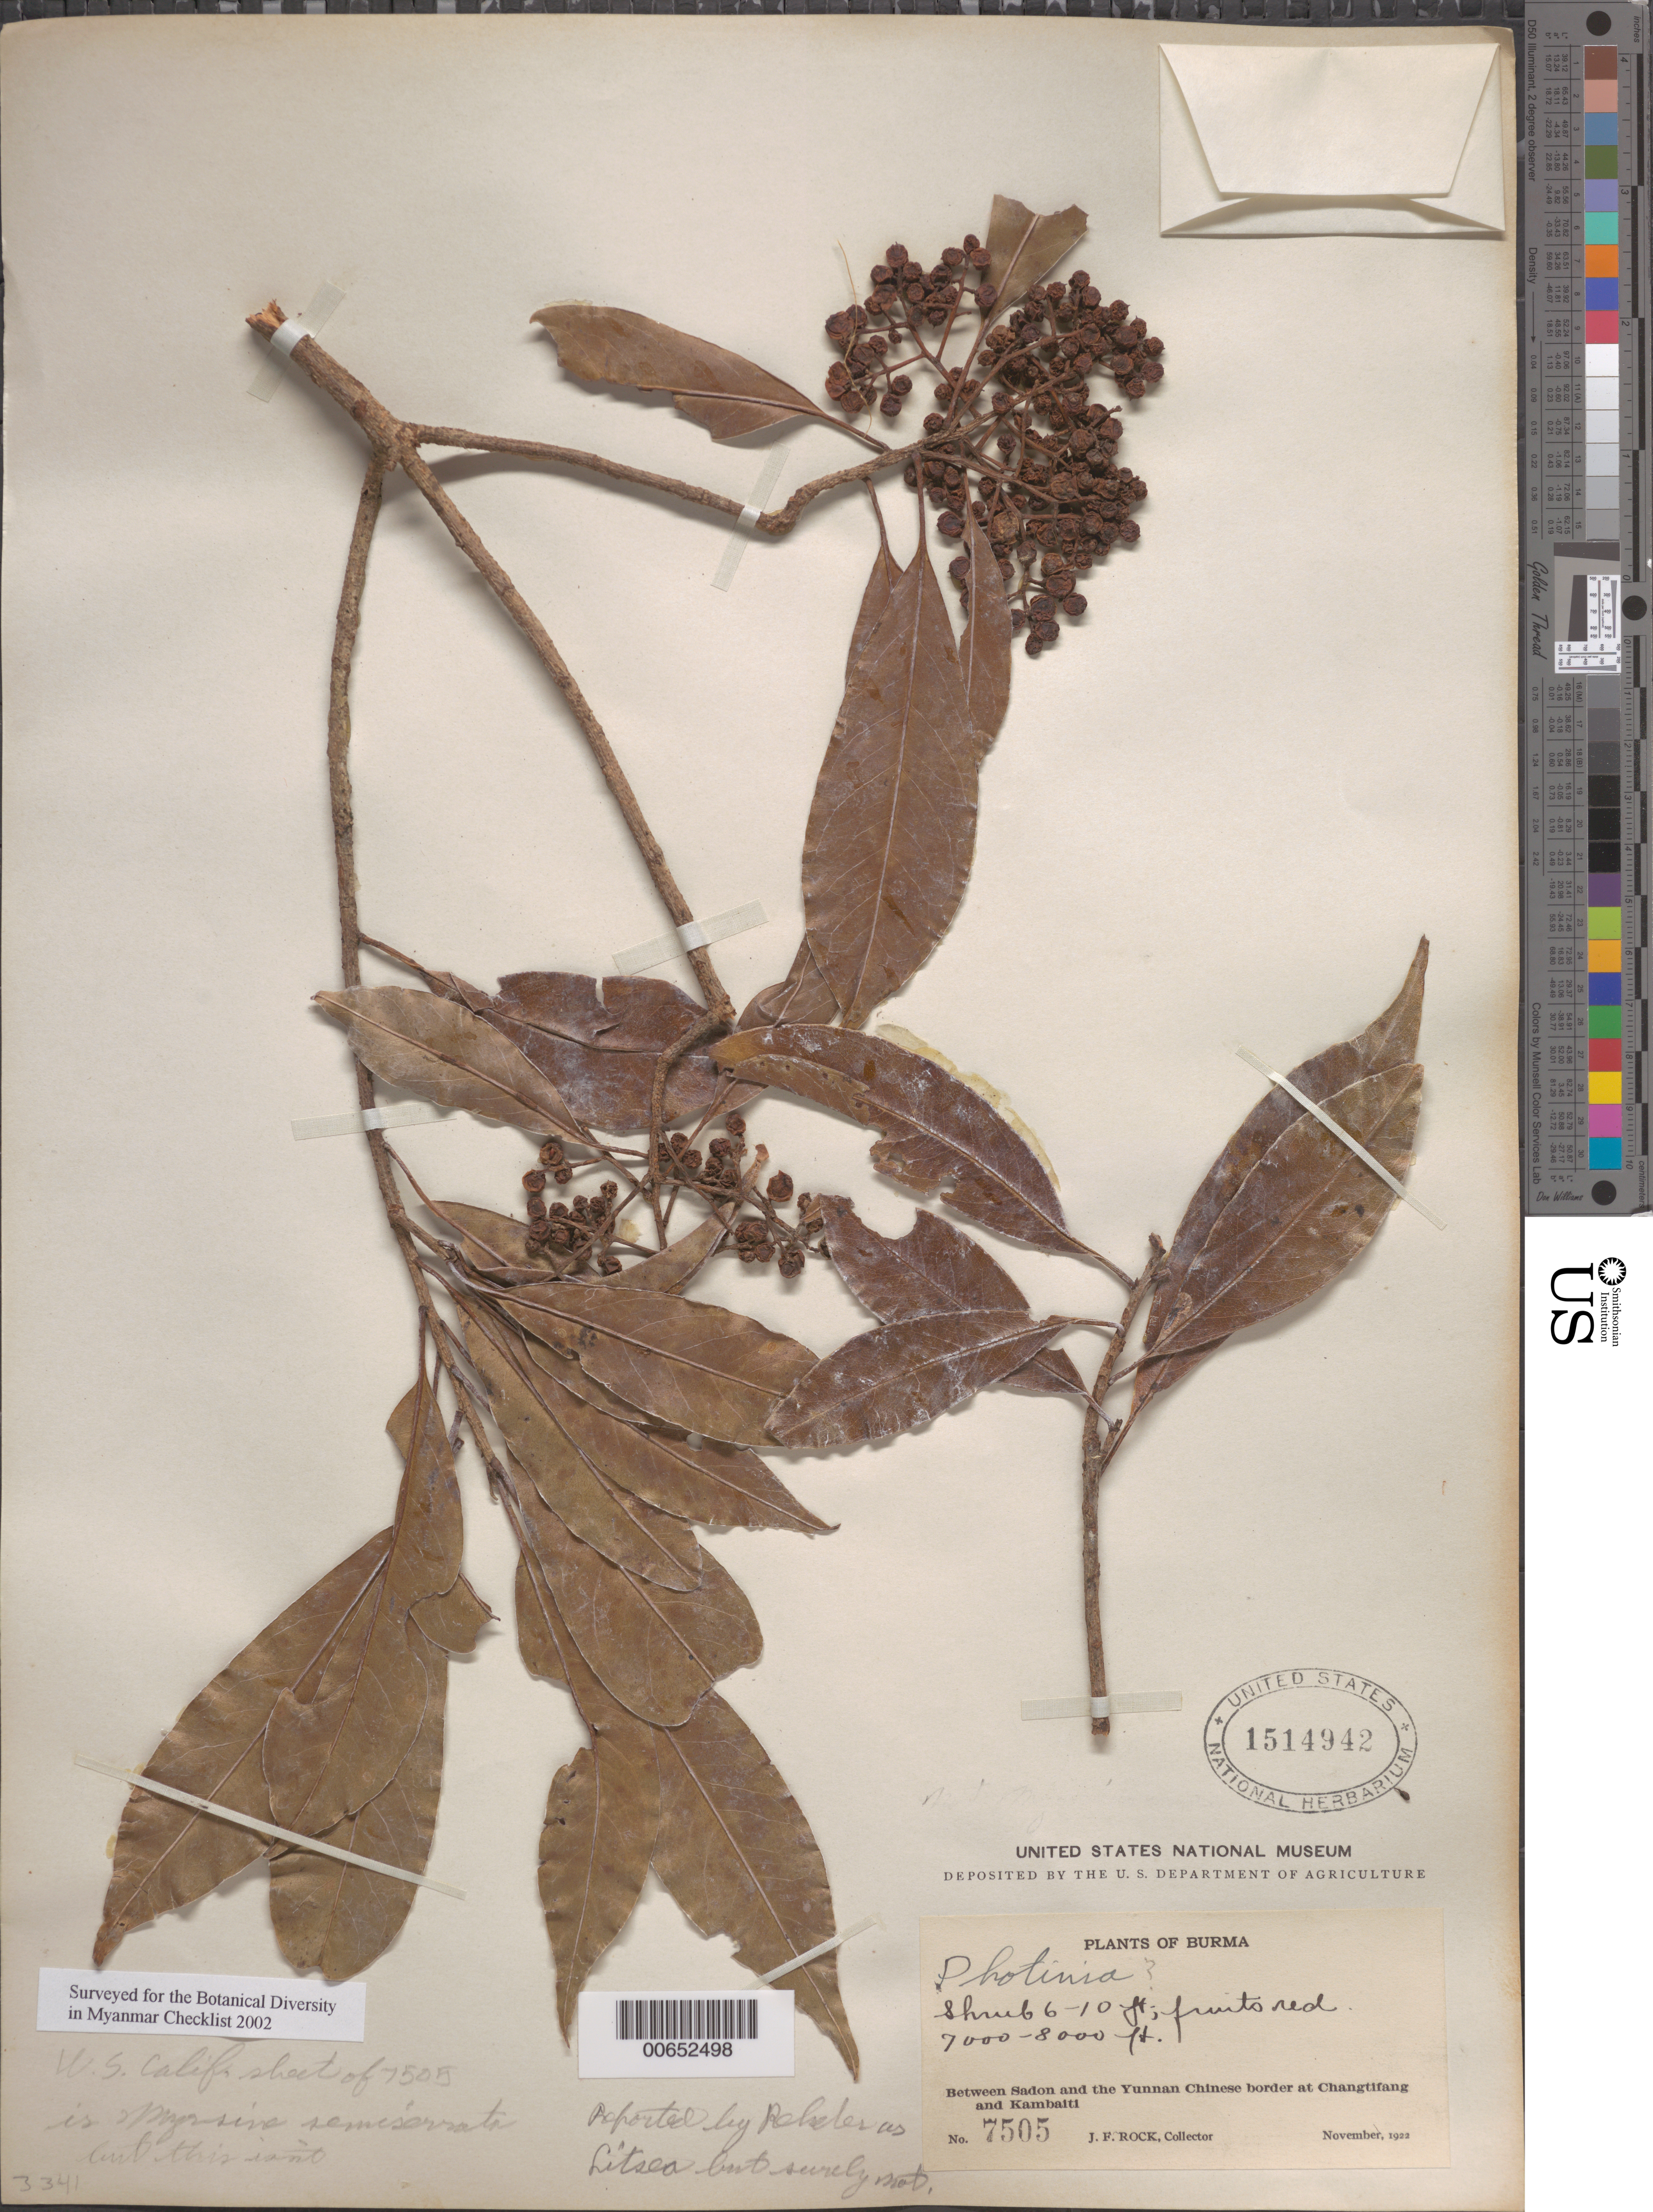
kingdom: Plantae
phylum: Tracheophyta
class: Magnoliopsida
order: Rosales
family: Rosaceae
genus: Photinia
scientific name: Photinia sp.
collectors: J. F. Rock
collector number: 7505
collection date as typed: Nov 1922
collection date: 1922-11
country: Myanmar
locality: Between Sadon and the Yunnan Chinese border at Changtifang and Kambalti.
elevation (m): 2134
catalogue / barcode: US 1514942